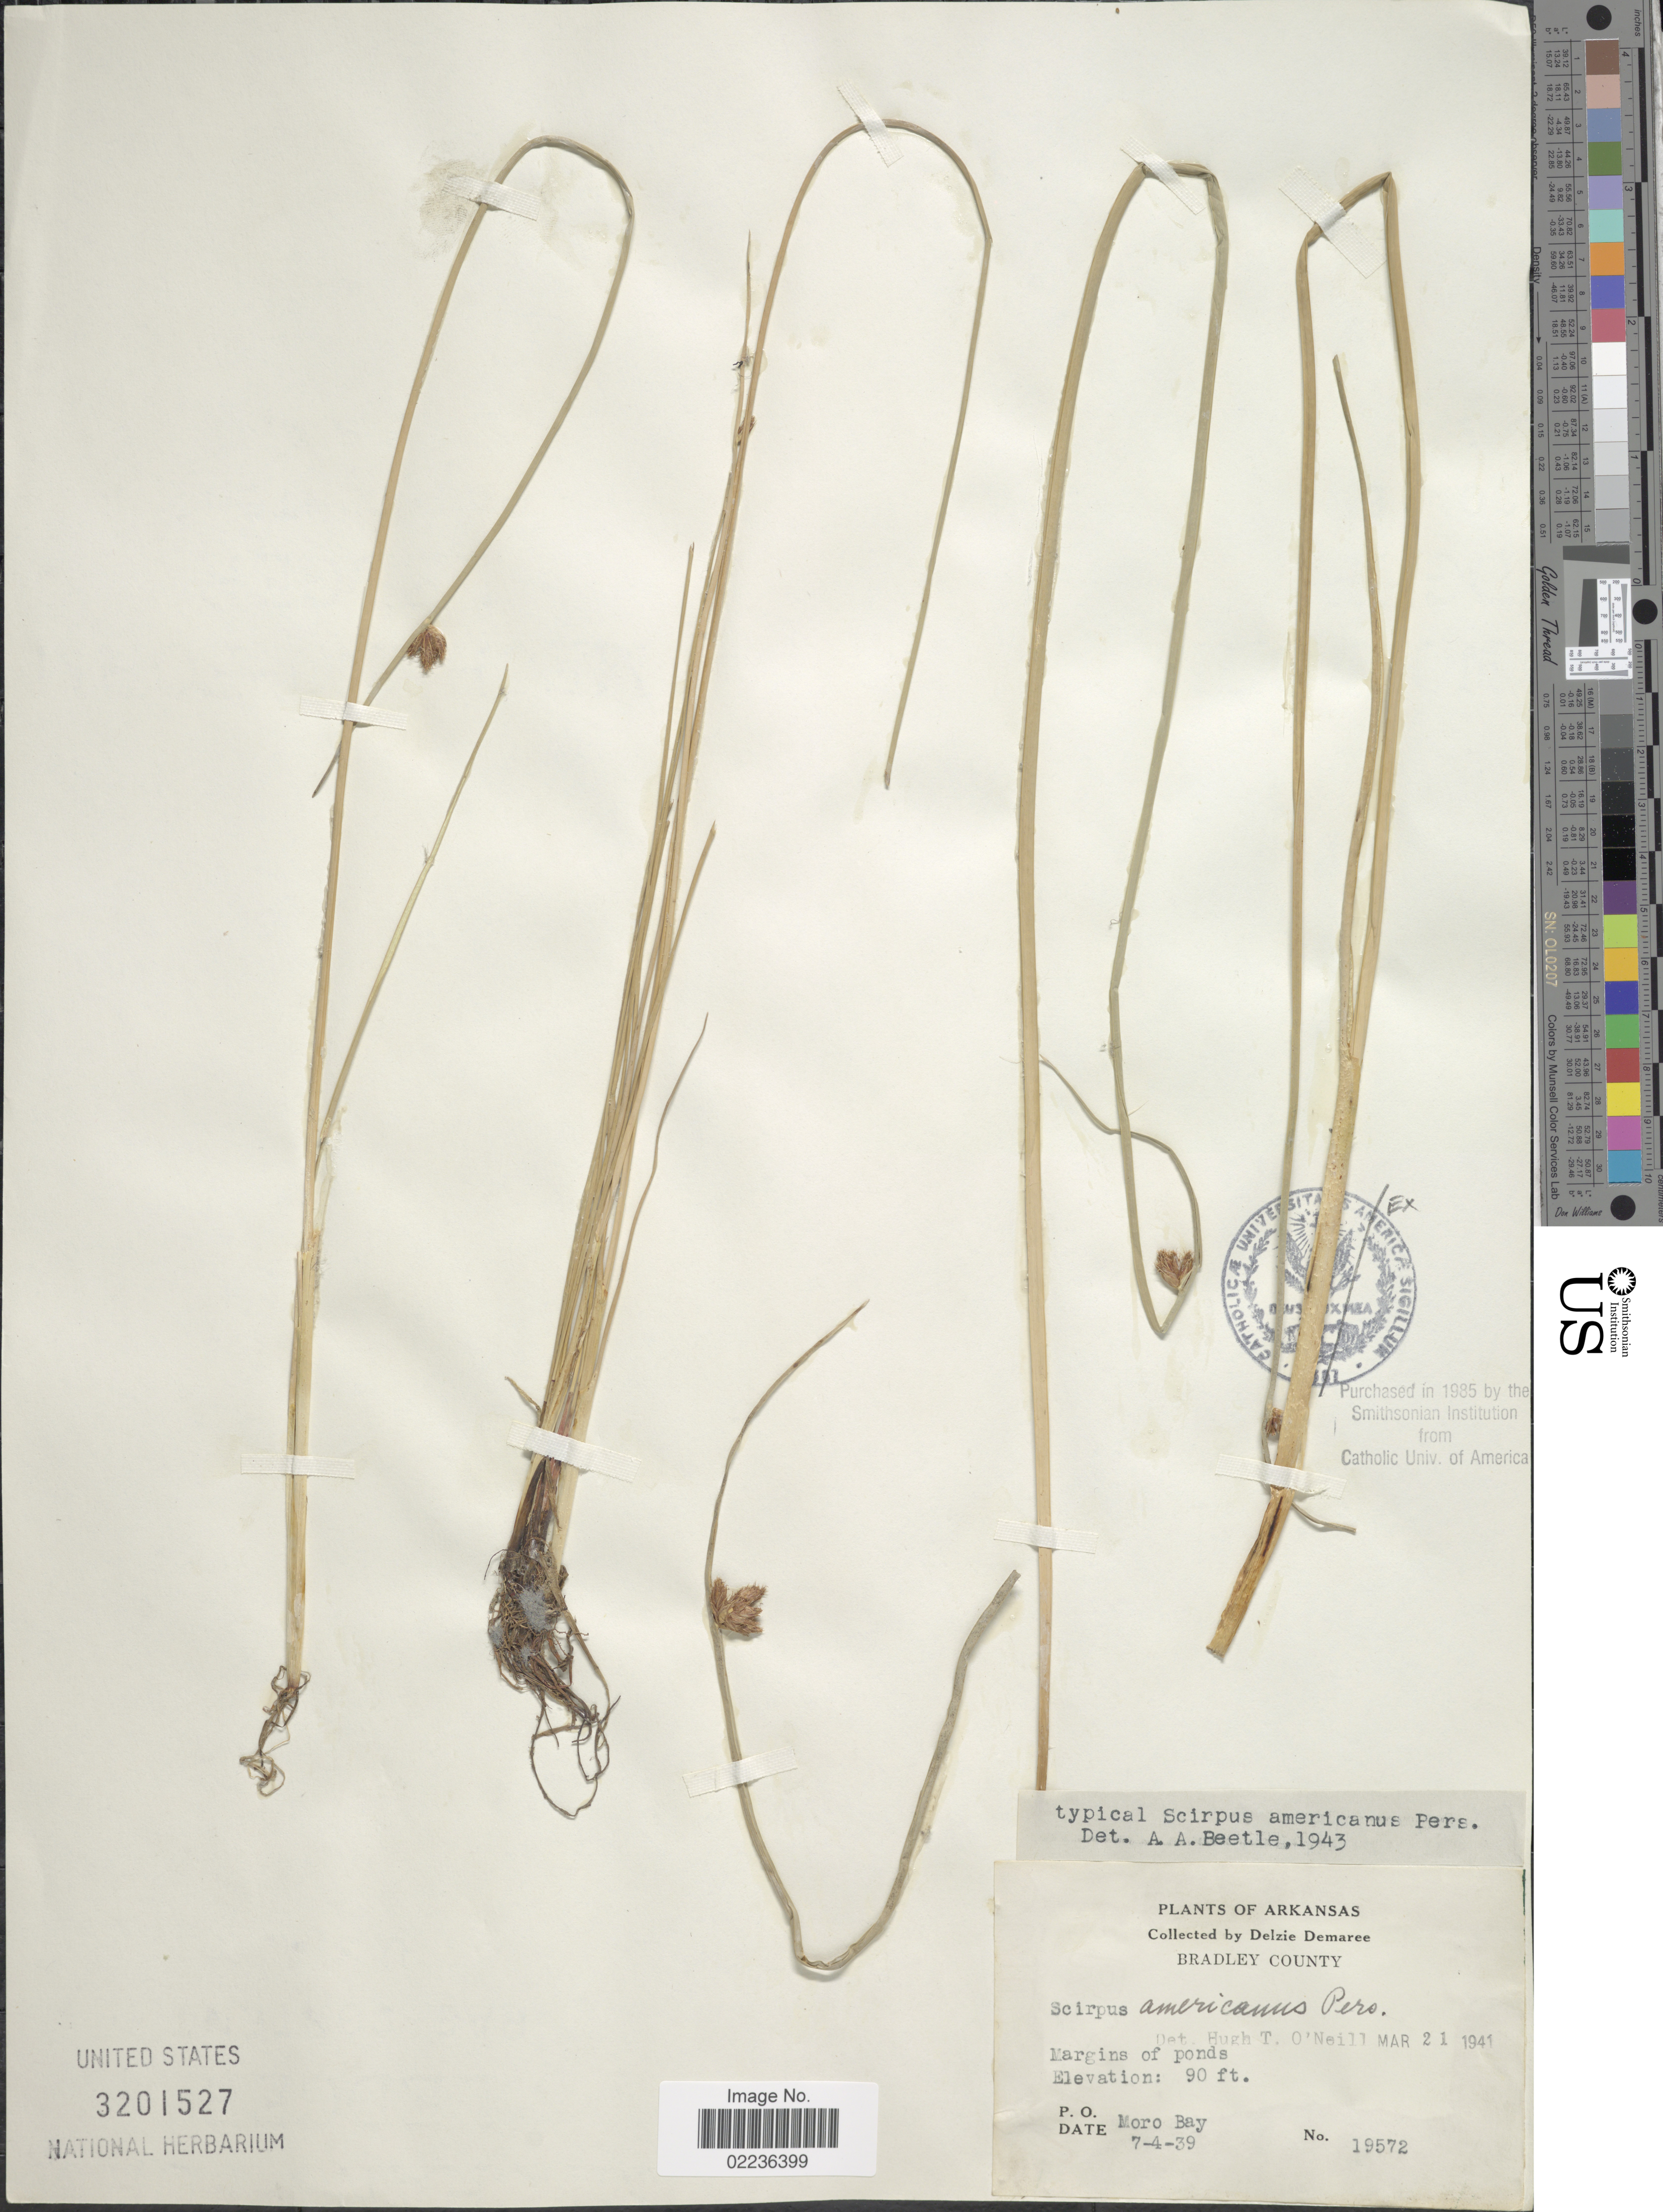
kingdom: Plantae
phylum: Tracheophyta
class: Liliopsida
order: Poales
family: Cyperaceae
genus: Schoenoplectus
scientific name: Schoenoplectus pungens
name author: (Vahl) Palla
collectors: D. Demaree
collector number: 19572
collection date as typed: Transcribed d/m/y: 4/7/39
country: United States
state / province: Arkansas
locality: Bradley County, margins of ponds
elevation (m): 27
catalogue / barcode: US 3201527